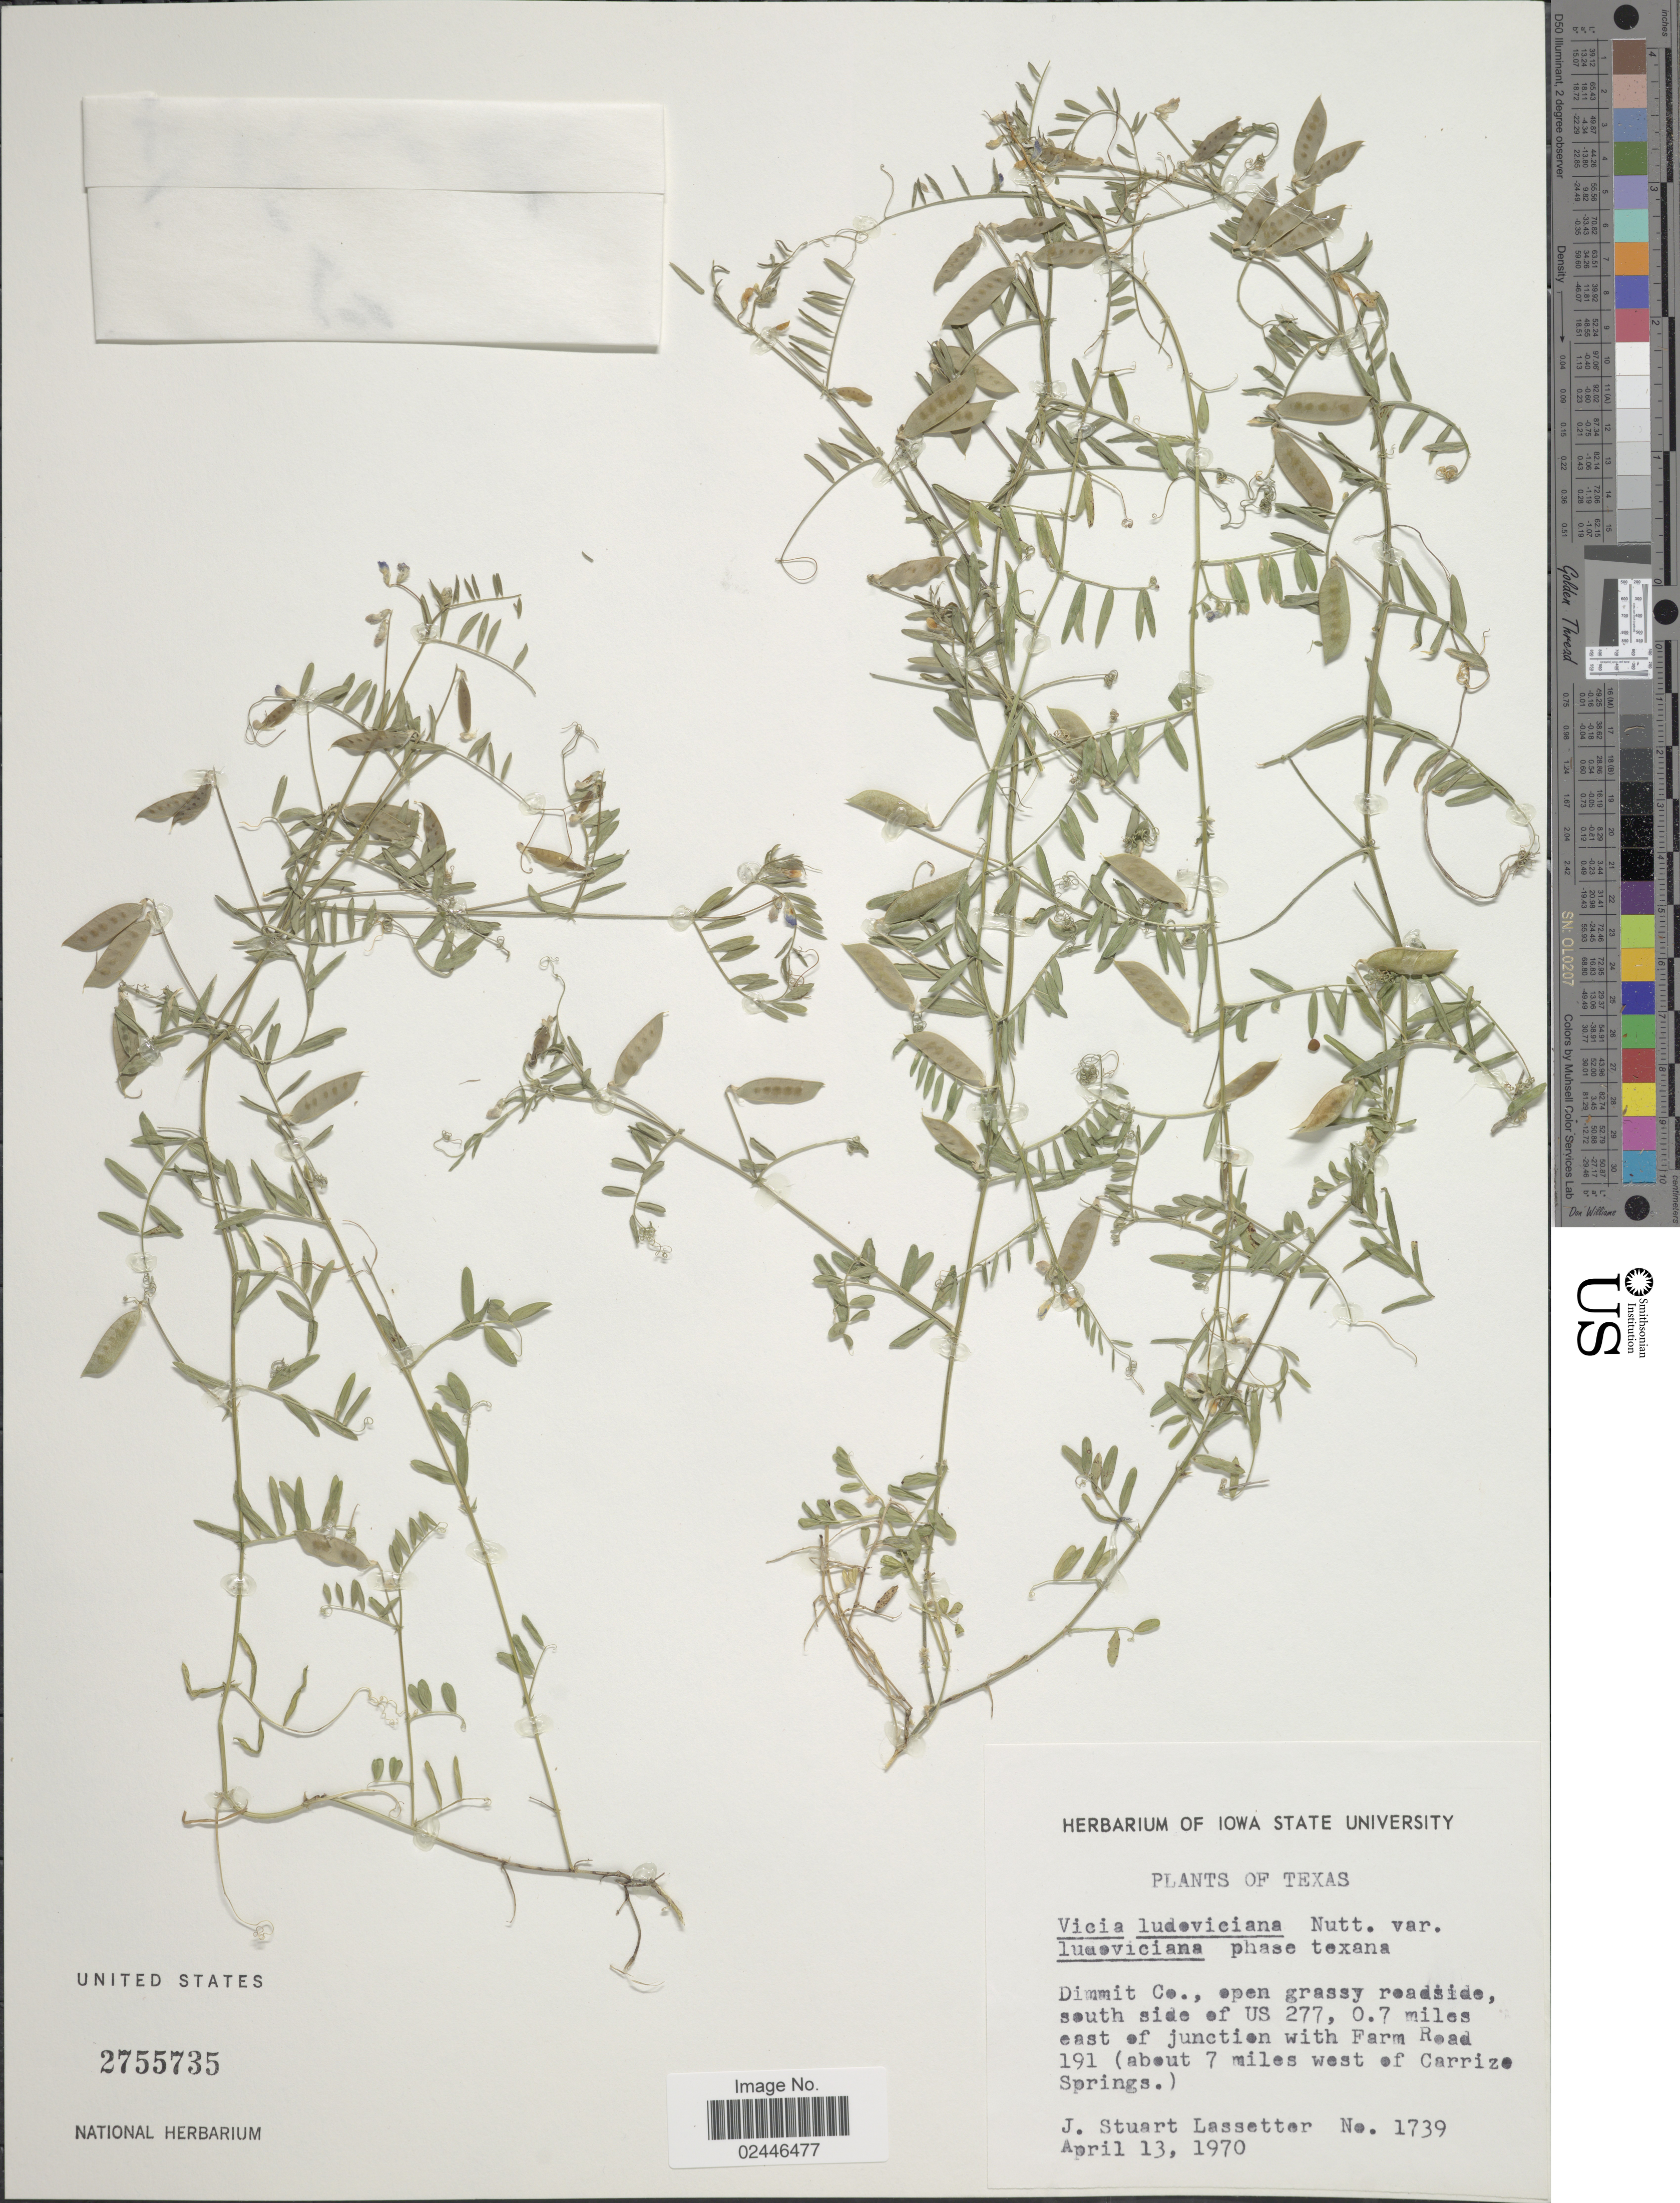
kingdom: Plantae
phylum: Tracheophyta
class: Magnoliopsida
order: Fabales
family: Fabaceae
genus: Vicia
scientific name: Vicia ludoviciana var. ludoviciana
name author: Nutt. ex Torr. & A. Gray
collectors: J. Lassetter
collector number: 1739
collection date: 1970-04-13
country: United States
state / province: Texas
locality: Dimmit Co., open grassy roadside, south side of US 277, 0.7 miles east of junction with Farm Road 191 (about 7 miles west of Carrizo Springs)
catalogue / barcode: US 2755735